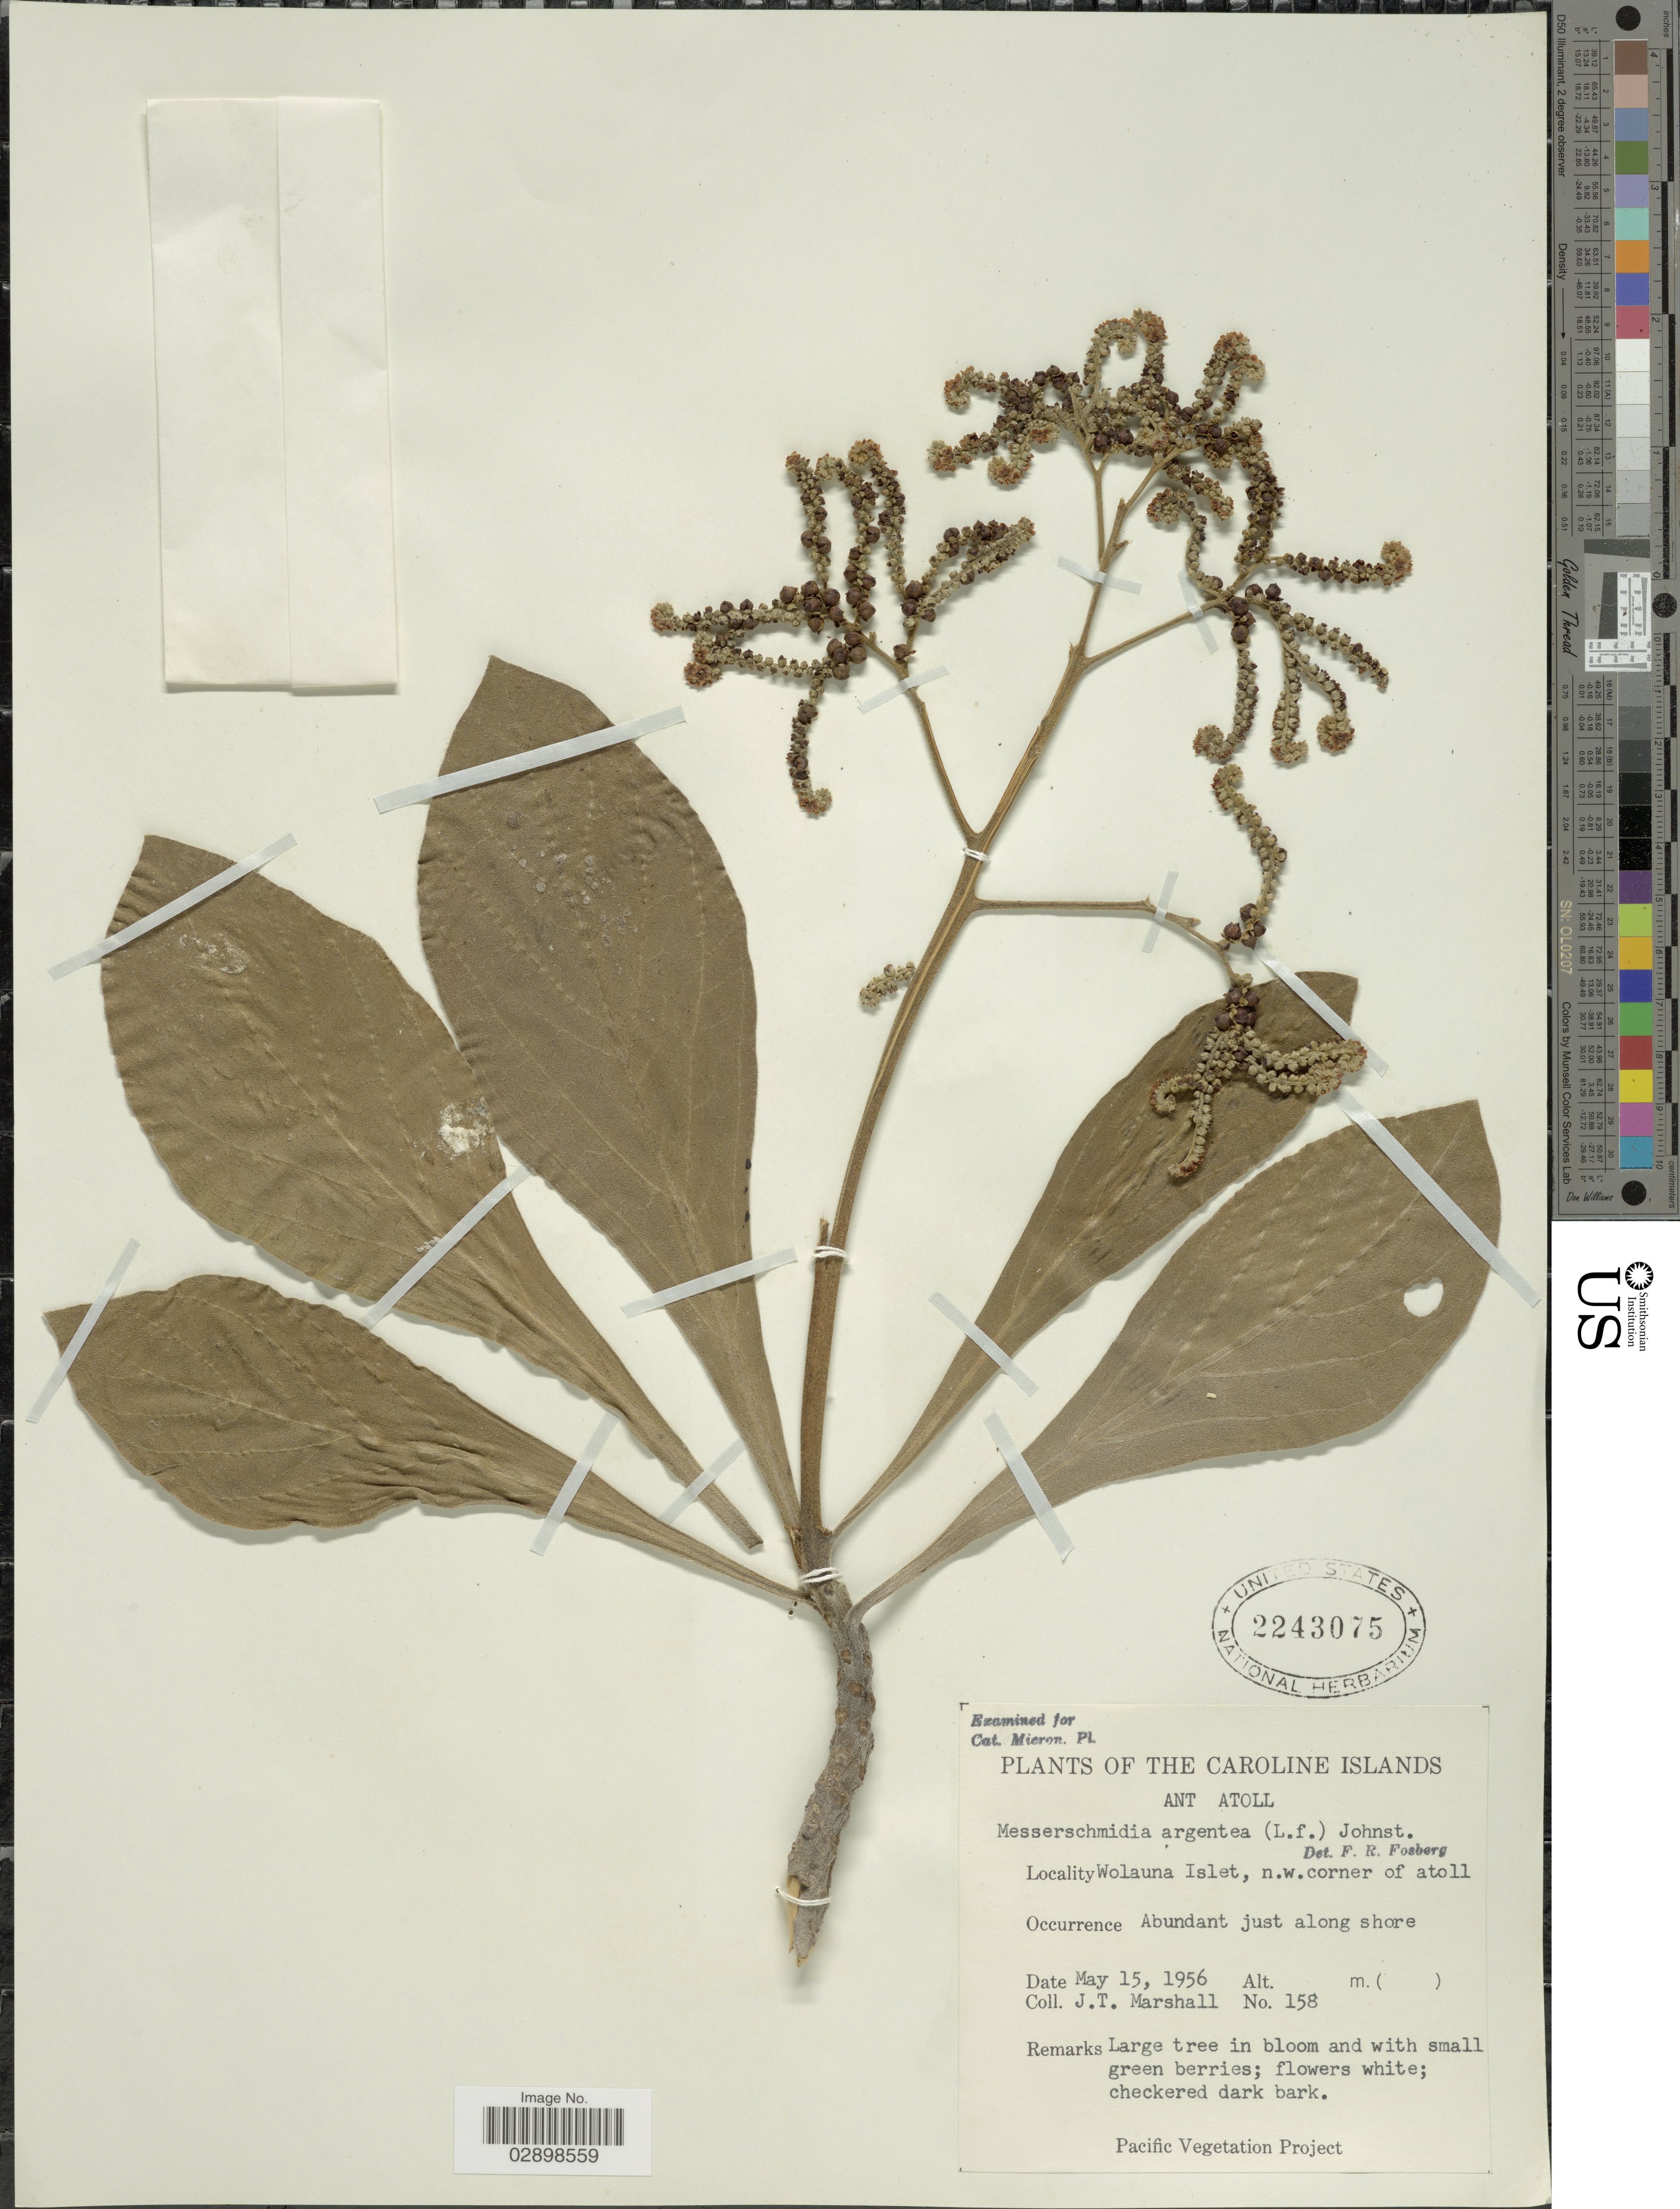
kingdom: Plantae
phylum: Tracheophyta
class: Magnoliopsida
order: Boraginales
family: Heliotropiaceae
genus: Heliotropium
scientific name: Heliotropium arboreum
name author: (Blanco) Mabberley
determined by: Wagner, W. L., (BOT), Smithsonian Institution - National Museum of Natural History (UNITED STATES)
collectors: J. T. Marshall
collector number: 158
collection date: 1956-05-15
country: Micronesia, Federated States of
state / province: Pohnpei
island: Ant Atoll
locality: Caroline Islands. Ant Atoll. Wolauna Islet, n.w. corner of atoll.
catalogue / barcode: US 2243075